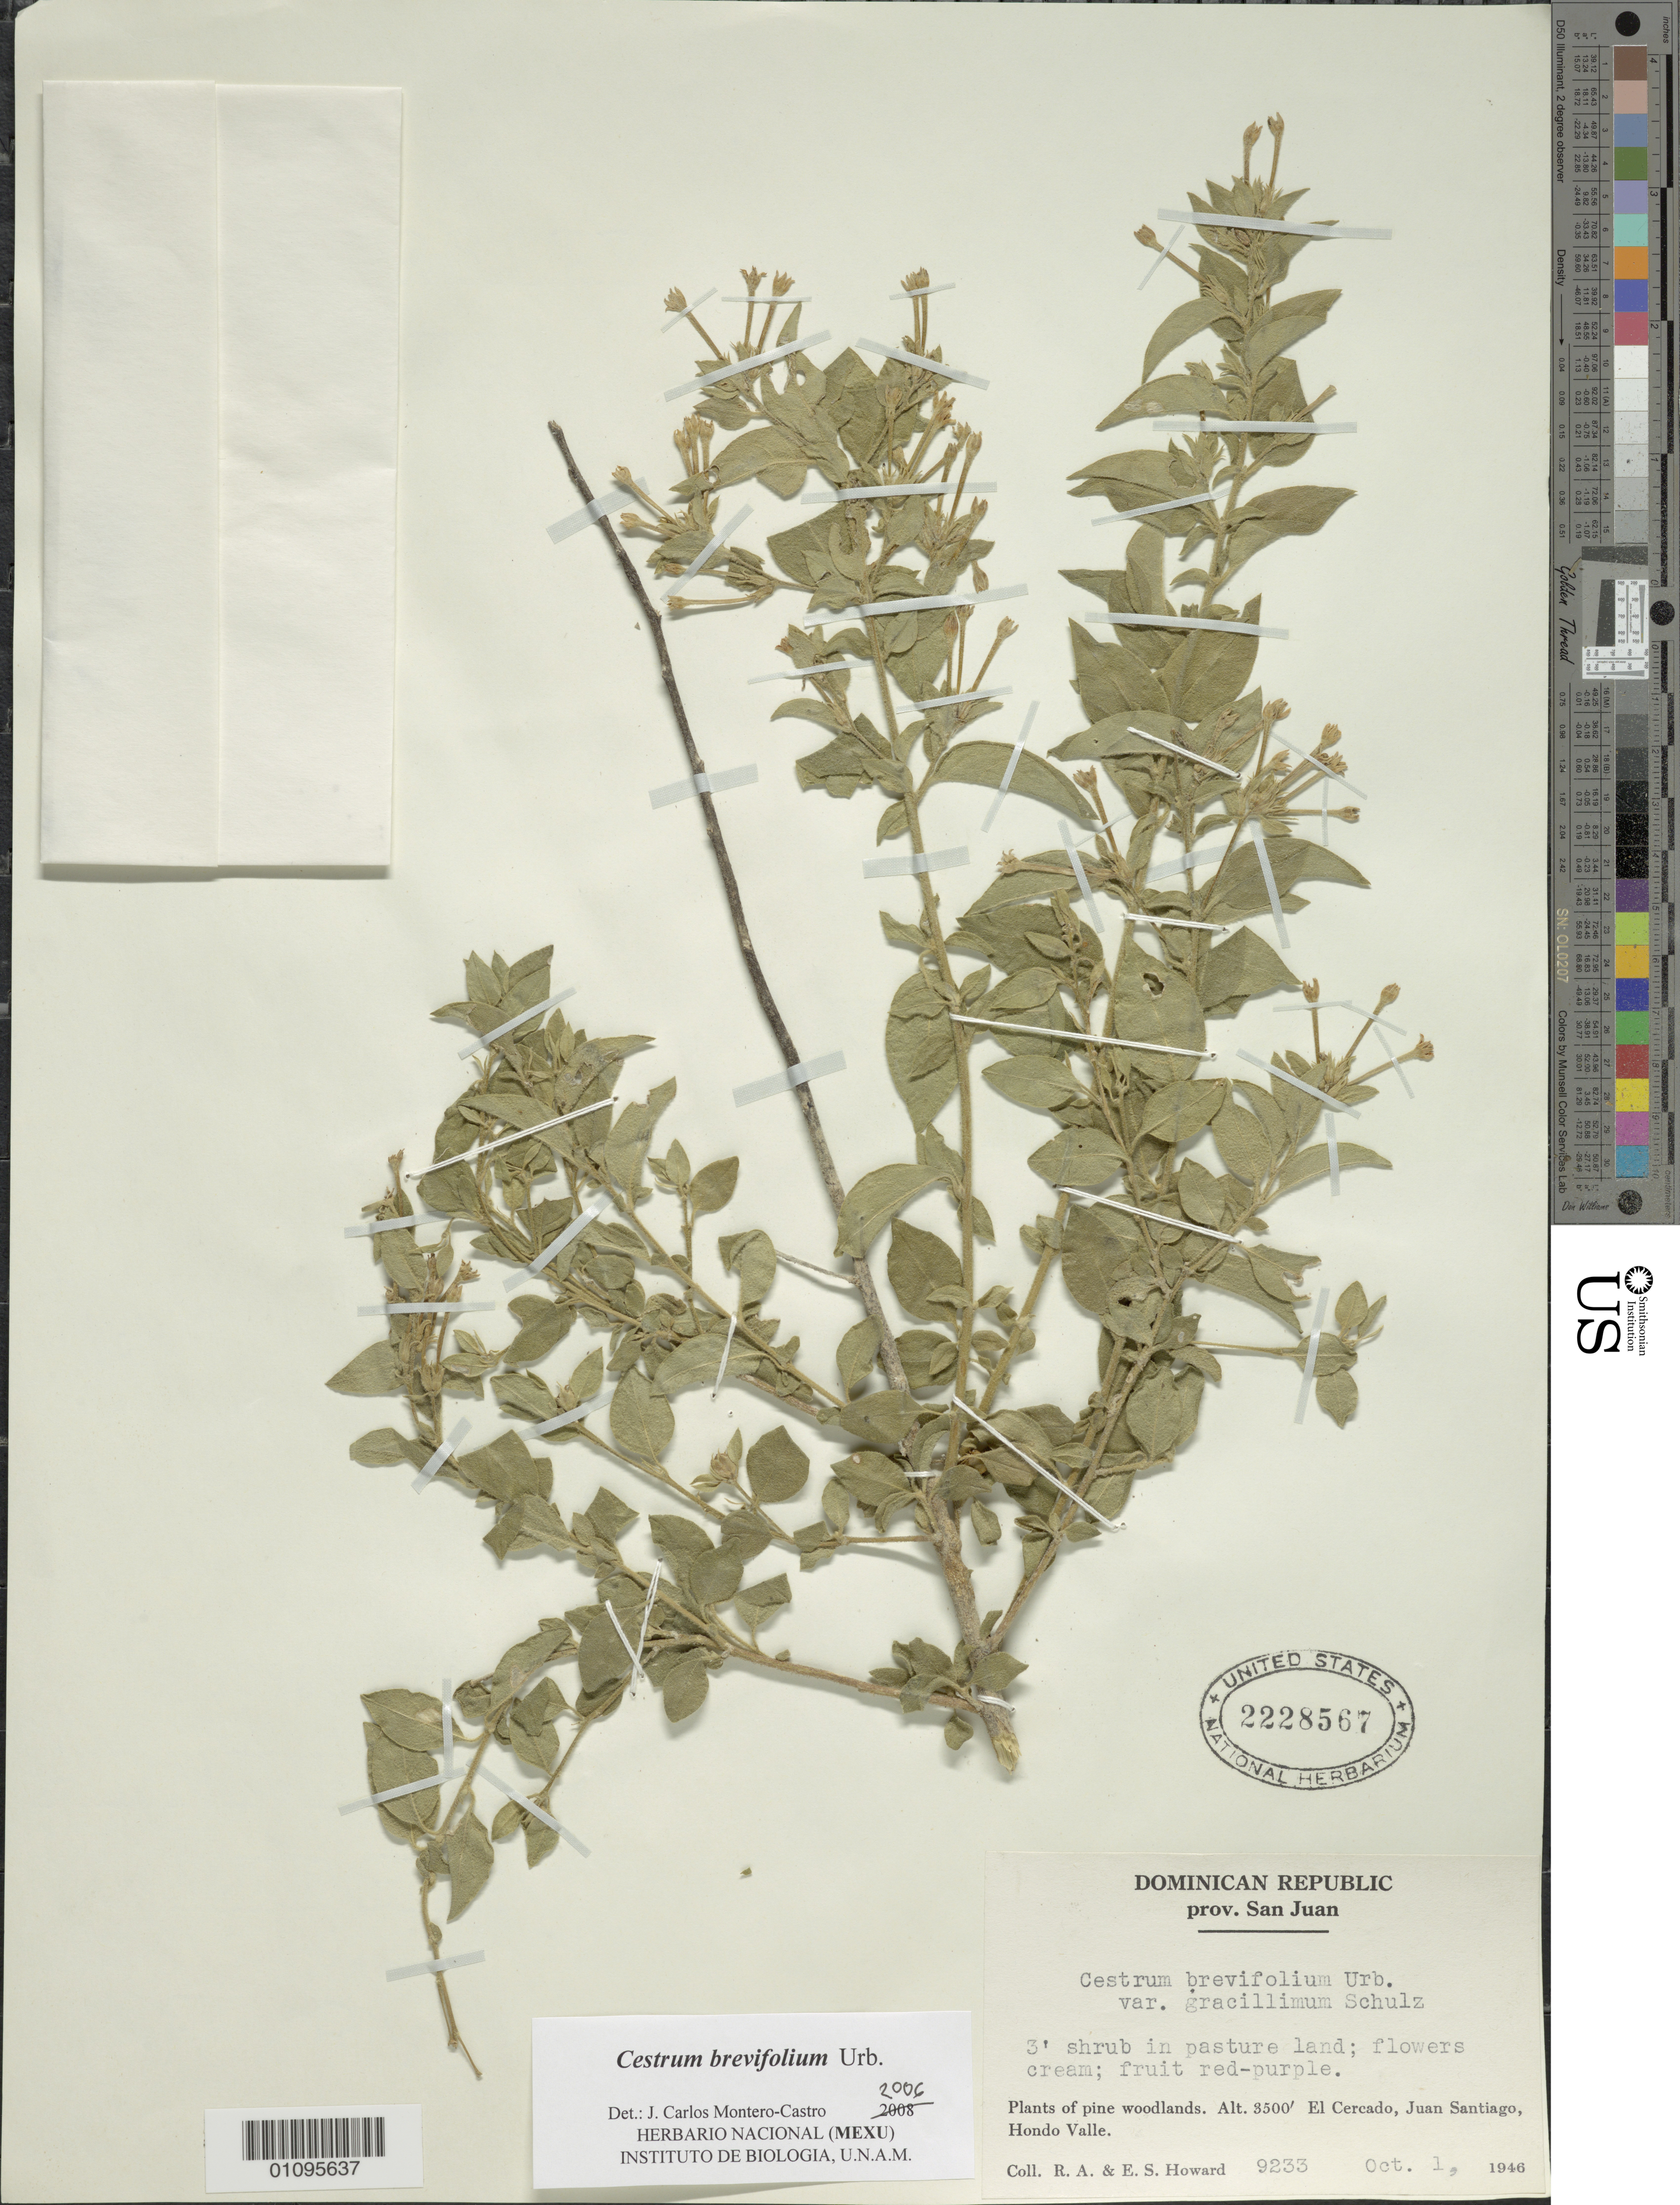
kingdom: Plantae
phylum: Tracheophyta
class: Magnoliopsida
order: Solanales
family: Solanaceae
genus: Cestrum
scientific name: Cestrum brevifolium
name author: Urb.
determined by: Montero-Castro, J. C.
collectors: R. A. Howard & E. S. Howard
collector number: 9233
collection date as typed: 01 Oct 1946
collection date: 1946-10-01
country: Dominican Republic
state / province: San Juan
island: Hispaniola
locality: El Cercdo, Juan Santiago, Hondo Valle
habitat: In pasture land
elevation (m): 1067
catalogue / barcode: US 2228567